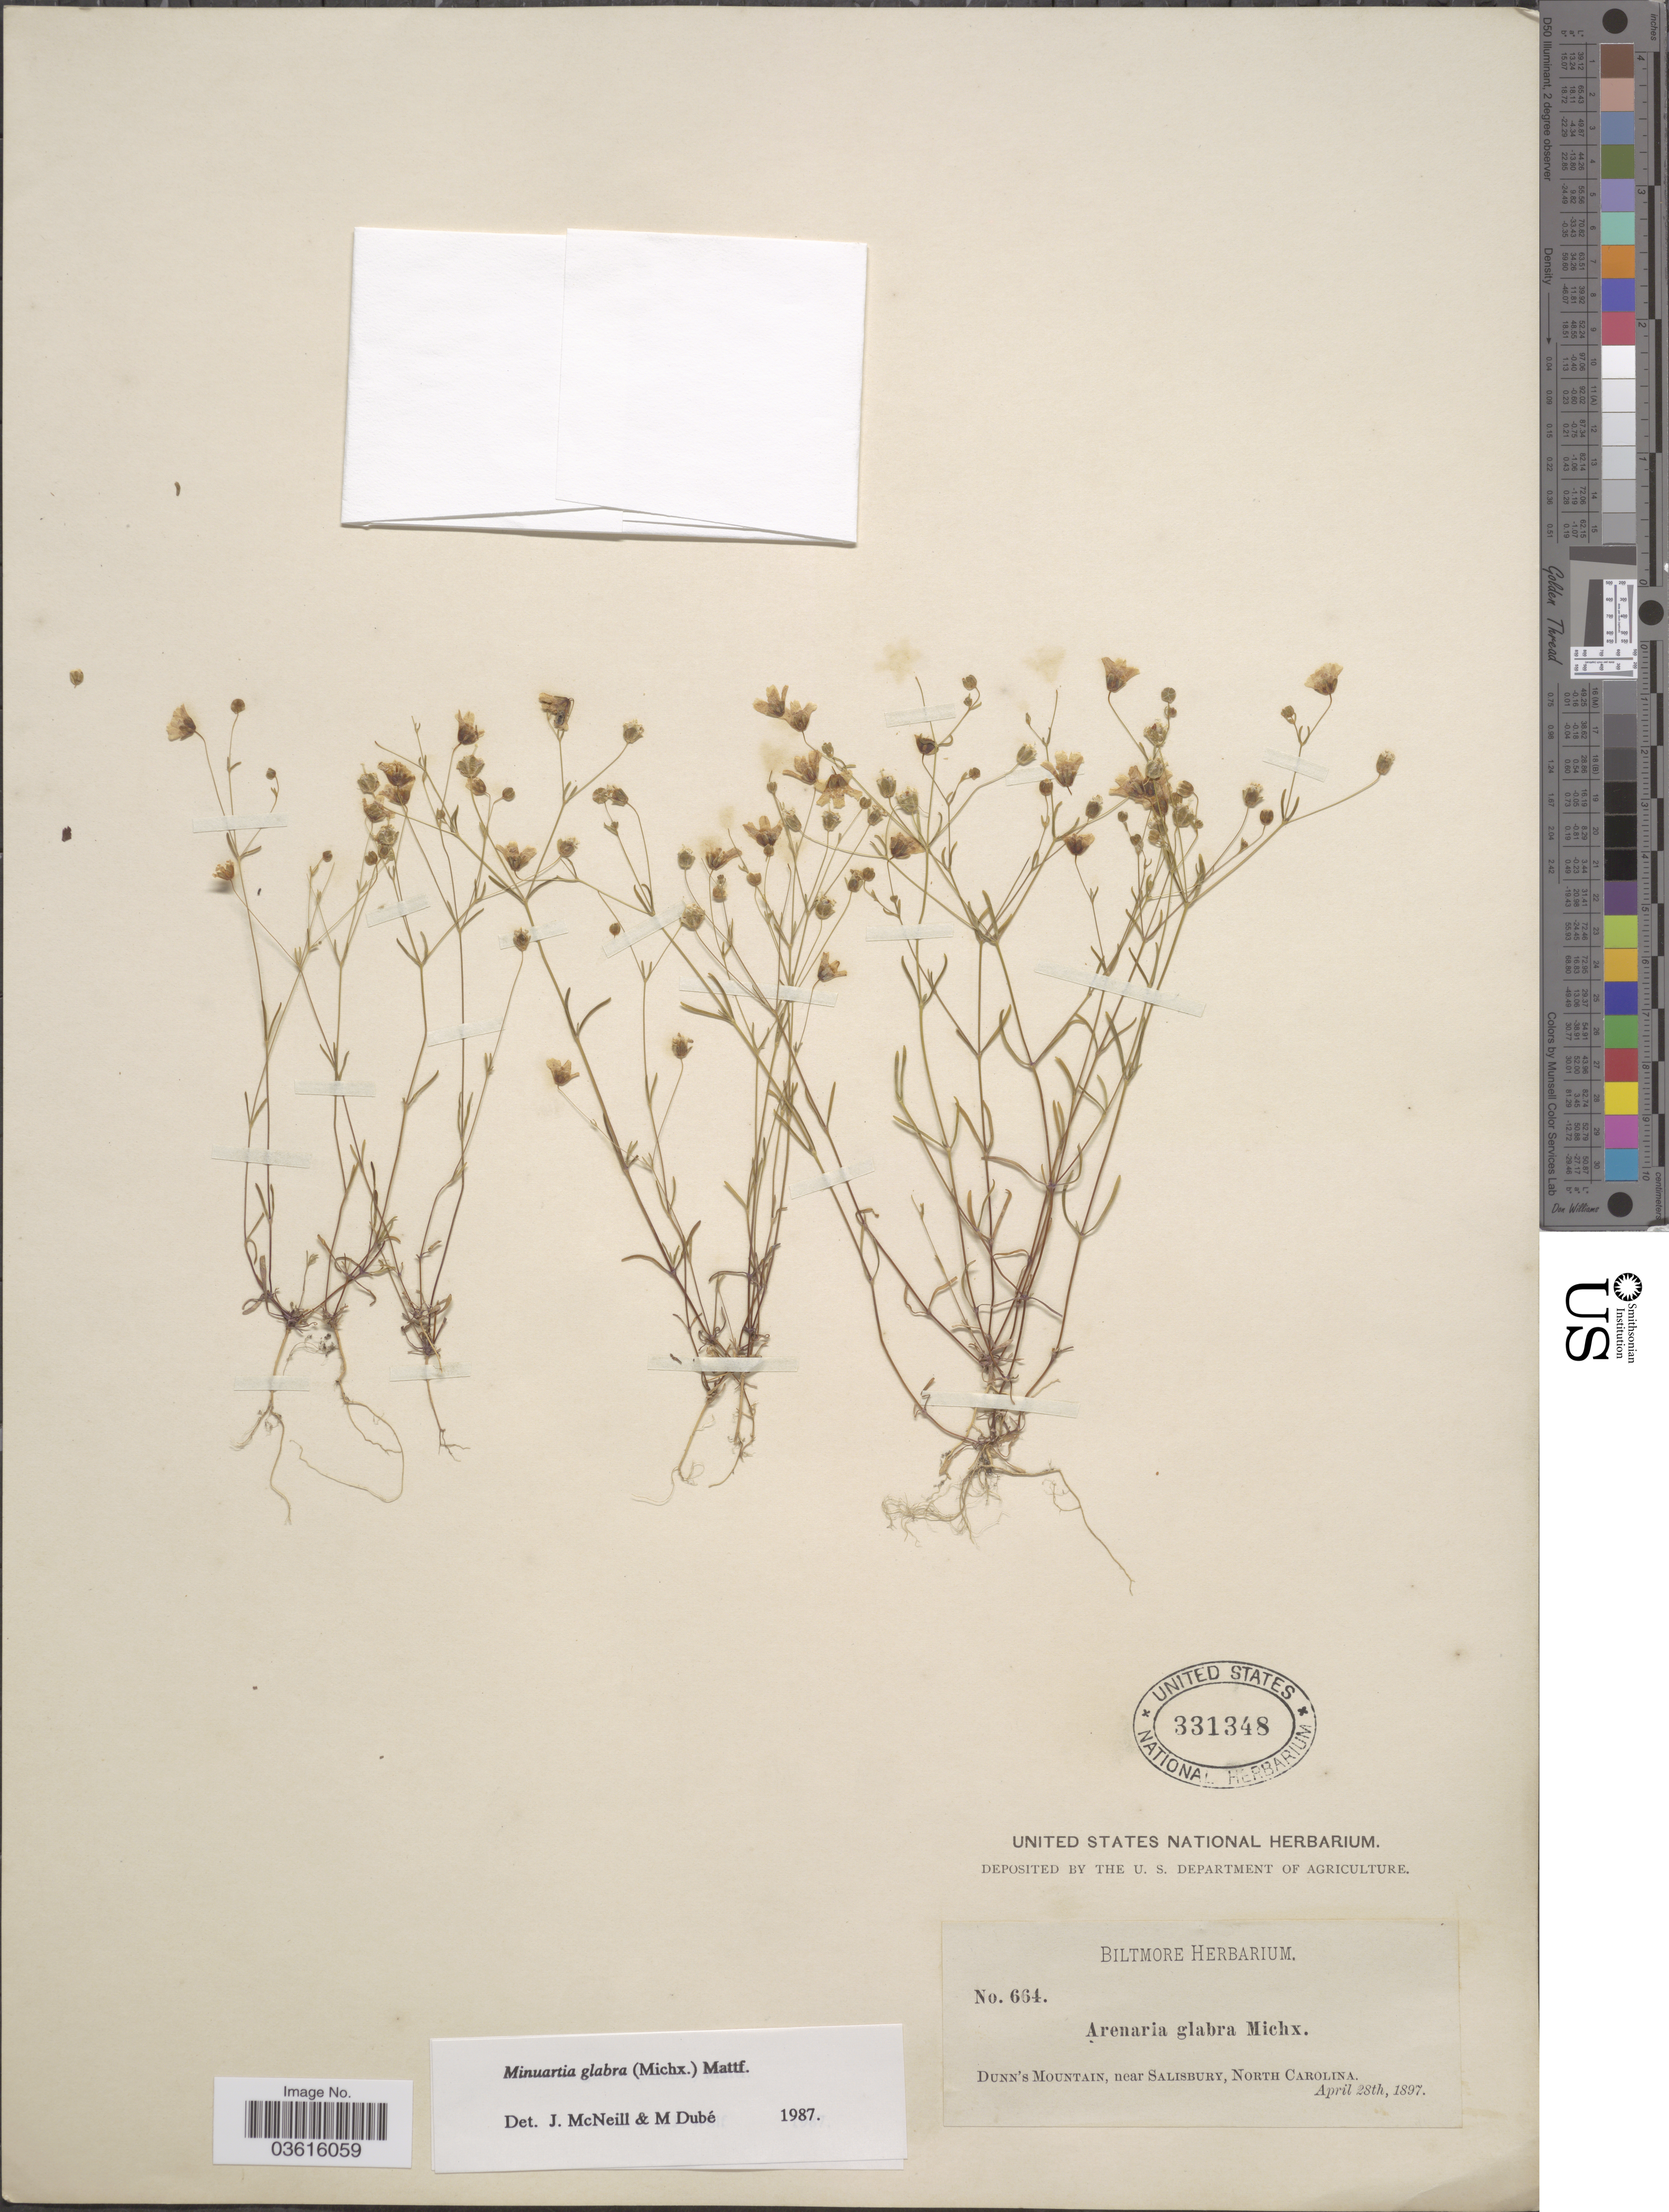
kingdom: Plantae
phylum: Tracheophyta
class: Magnoliopsida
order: Caryophyllales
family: Caryophyllaceae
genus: Minuartia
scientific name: Minuartia glabra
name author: (Michx.) Mattf.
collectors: ex herb. Biltmore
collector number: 664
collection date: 1897-04-28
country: United States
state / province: North Carolina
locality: Dunn's Mountain, near Salisbury.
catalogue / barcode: US 331348